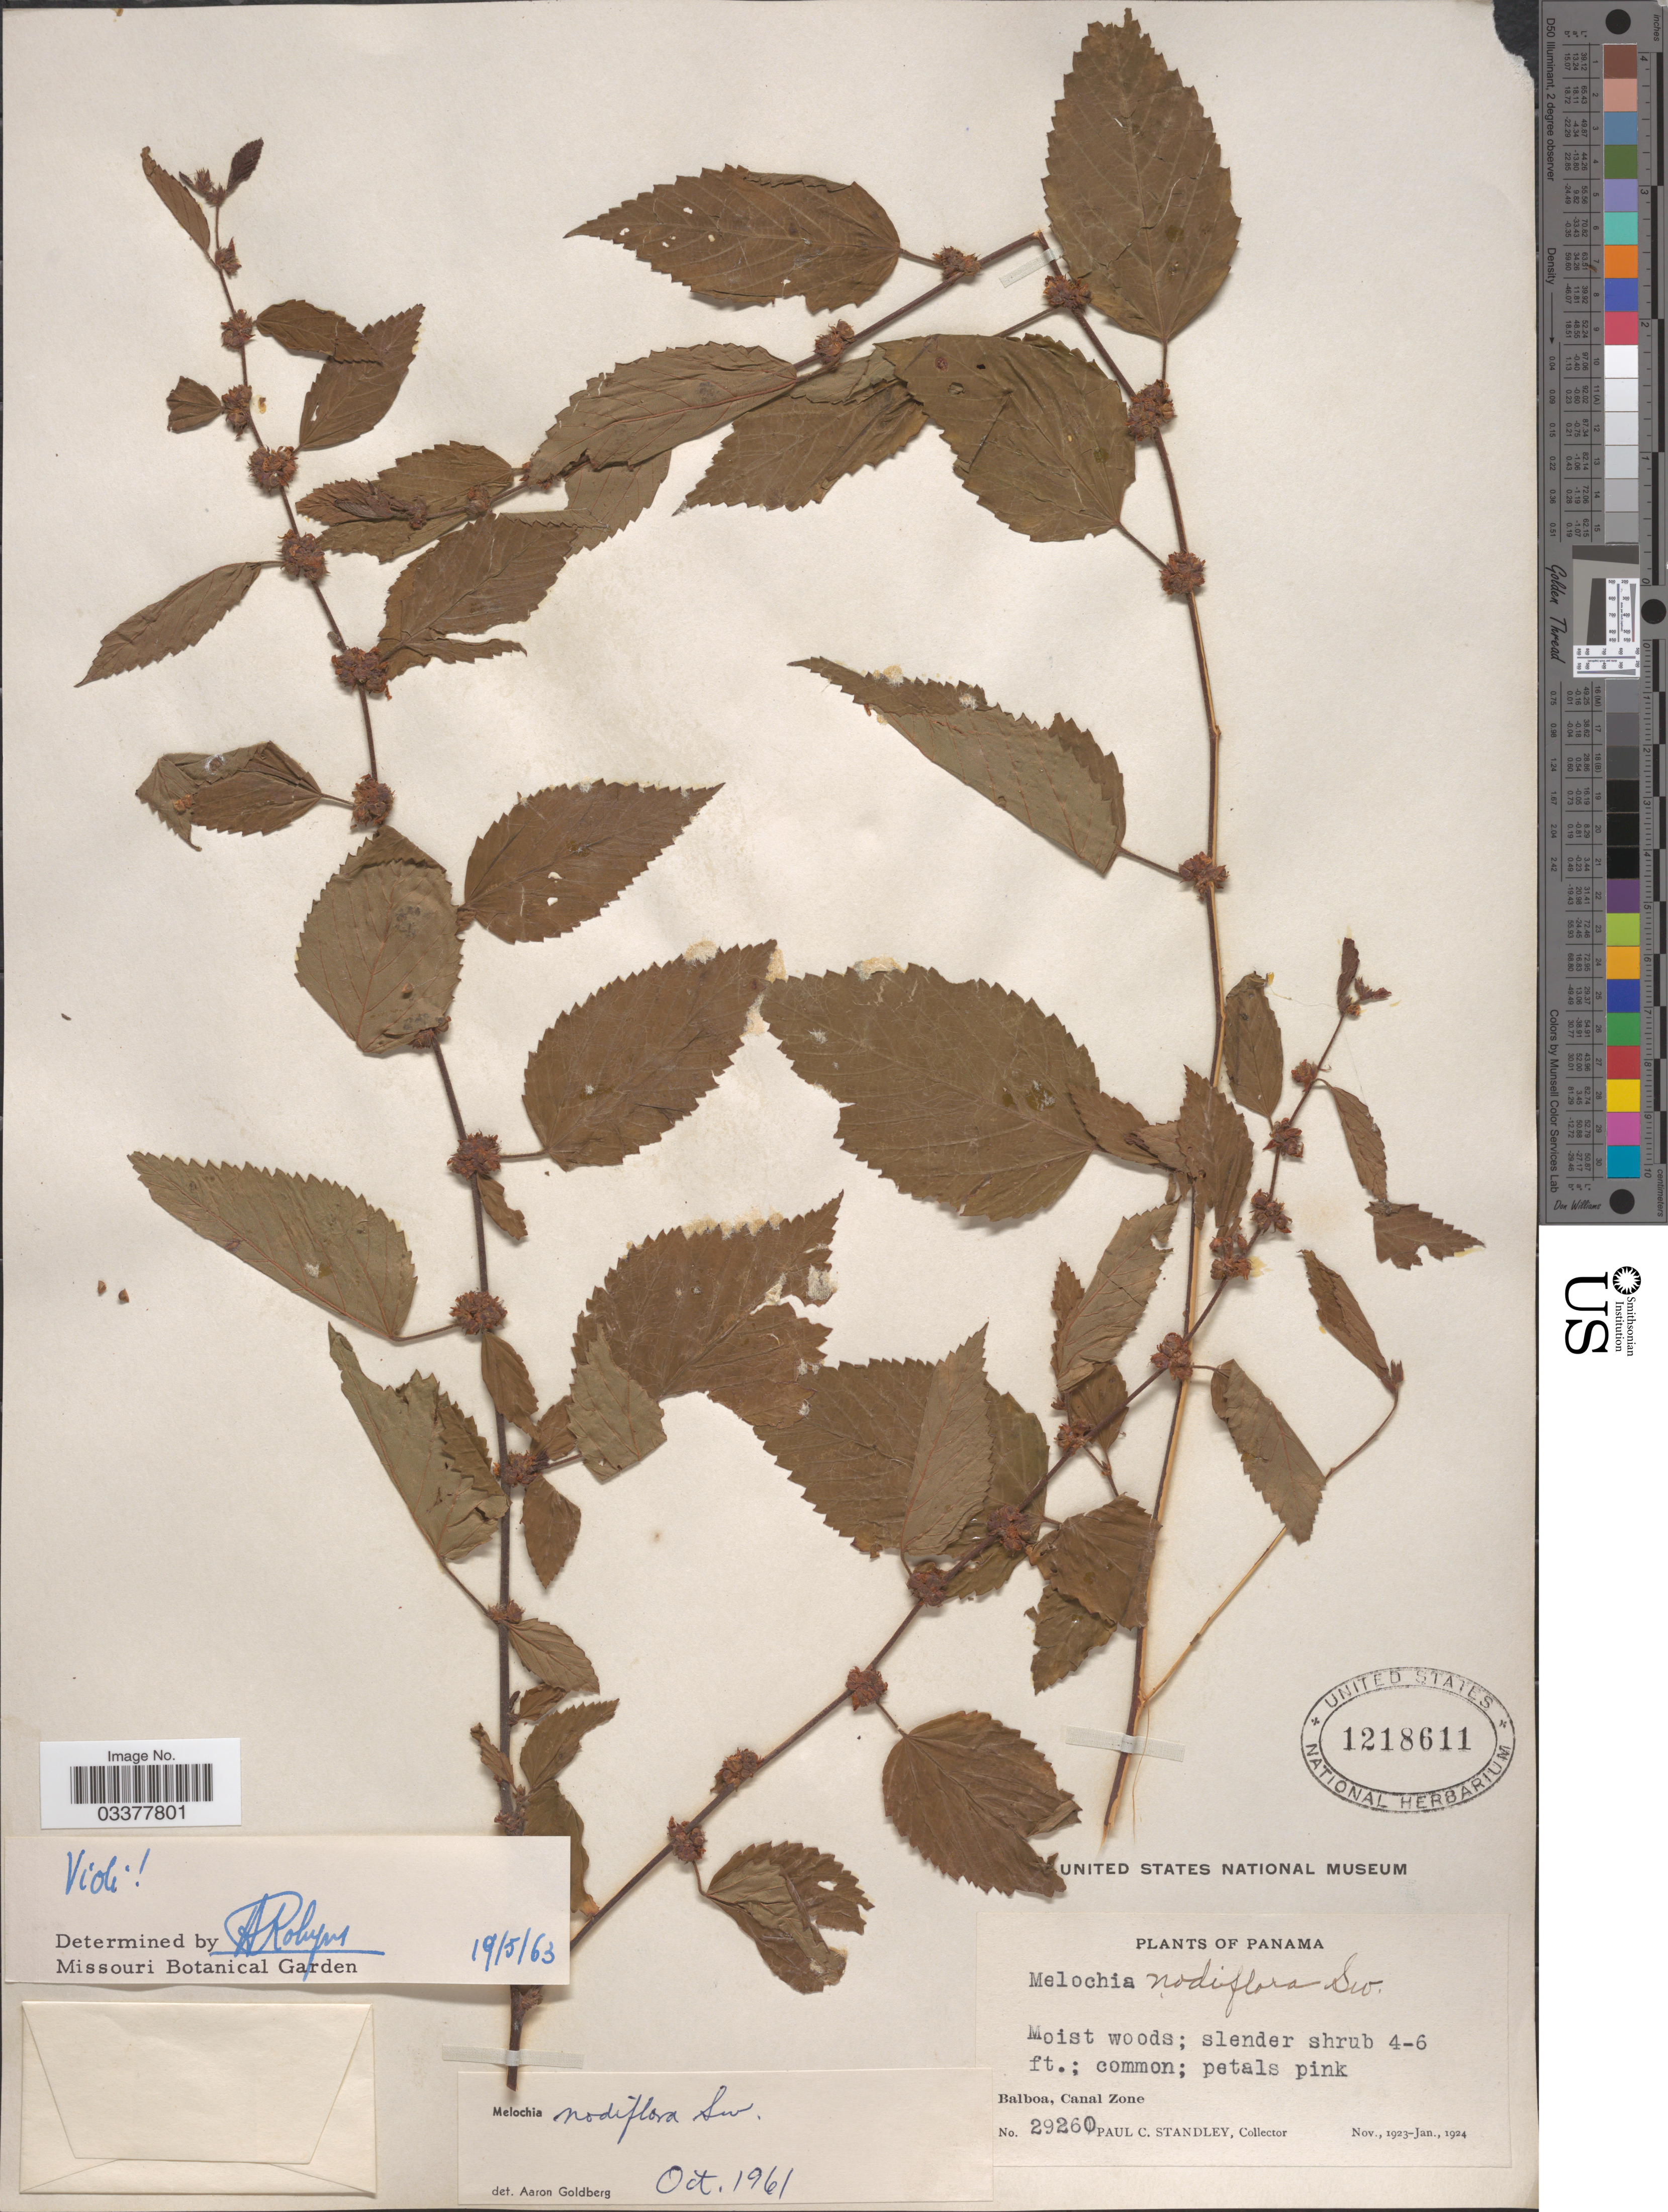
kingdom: Plantae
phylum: Tracheophyta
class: Magnoliopsida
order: Malvales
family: Malvaceae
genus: Melochia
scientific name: Melochia nodiflora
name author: Sw.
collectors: P. C. Standley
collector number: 29260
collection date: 1923-11/1924-01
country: Panama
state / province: Colón / Panamá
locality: Balboa, Canal Zone.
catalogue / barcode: US 1218611